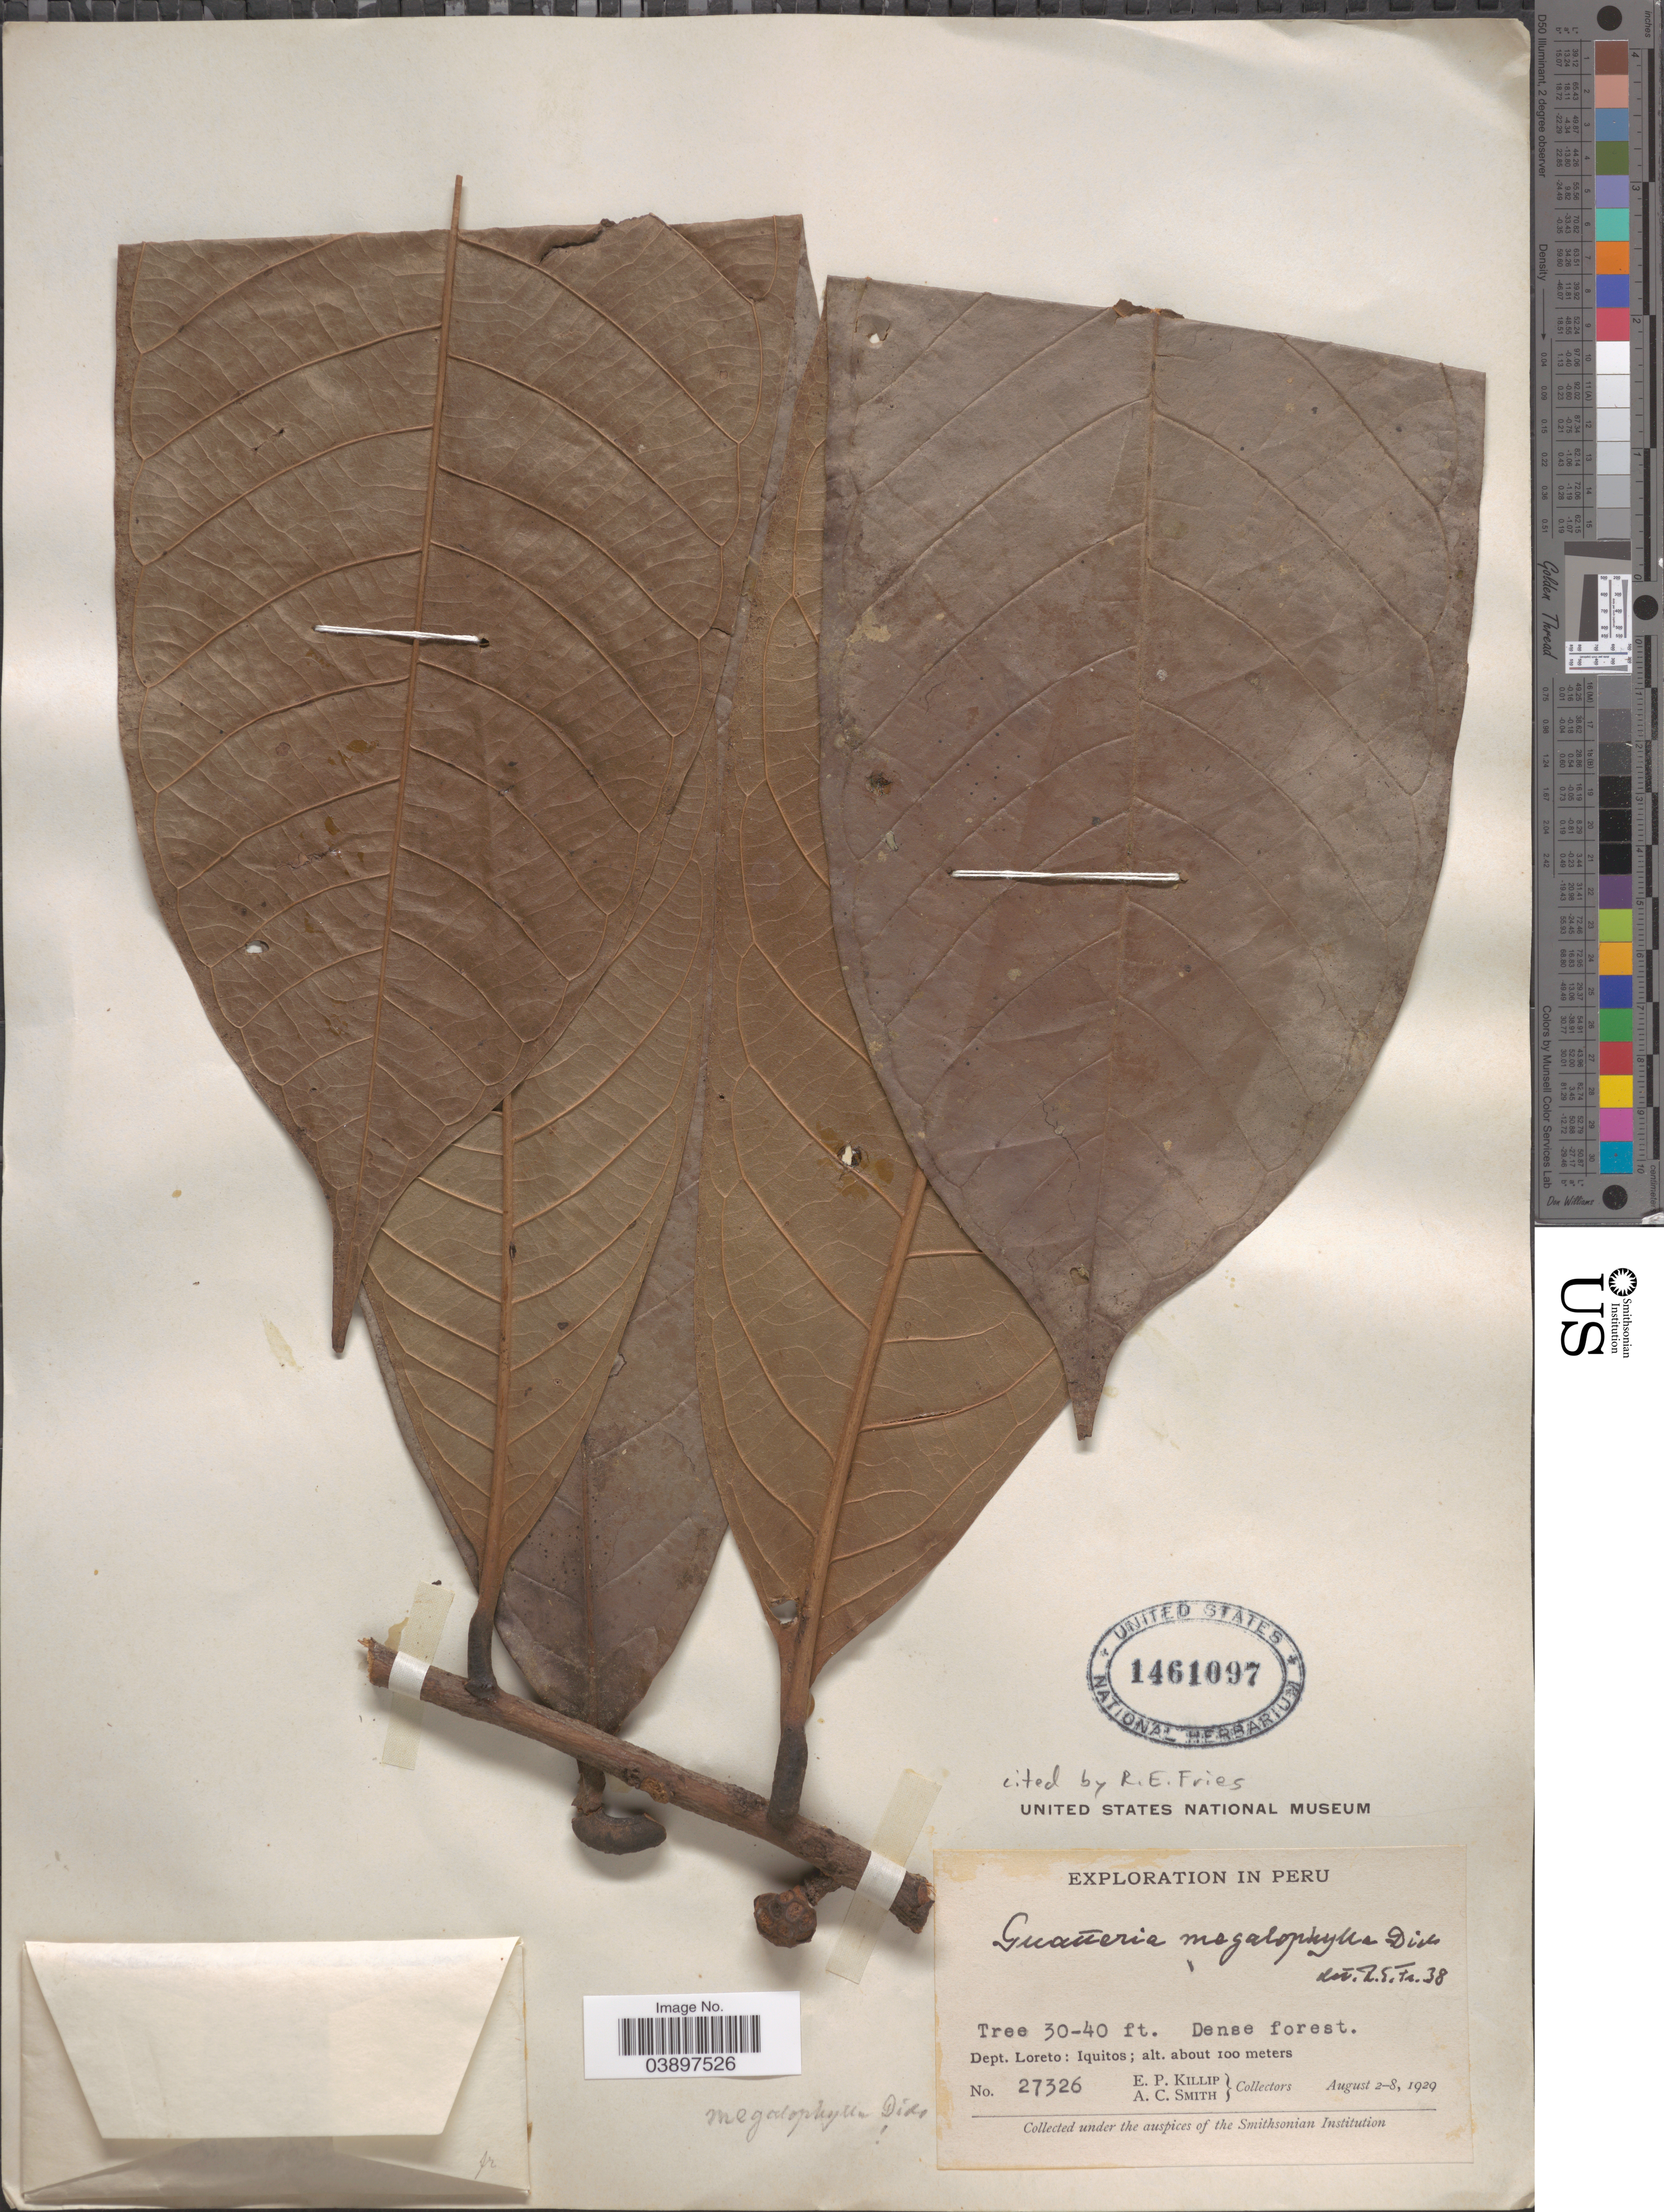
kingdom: Plantae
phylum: Tracheophyta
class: Magnoliopsida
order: Magnoliales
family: Annonaceae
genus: Guatteria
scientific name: Guatteria megalophylla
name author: Diels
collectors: E. P. Killip & A. C. Smith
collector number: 27326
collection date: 1929-08-02/1929-08-08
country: Peru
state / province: Loreto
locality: Dept. Loreto: Iquitos.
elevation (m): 100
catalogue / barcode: US 1461097